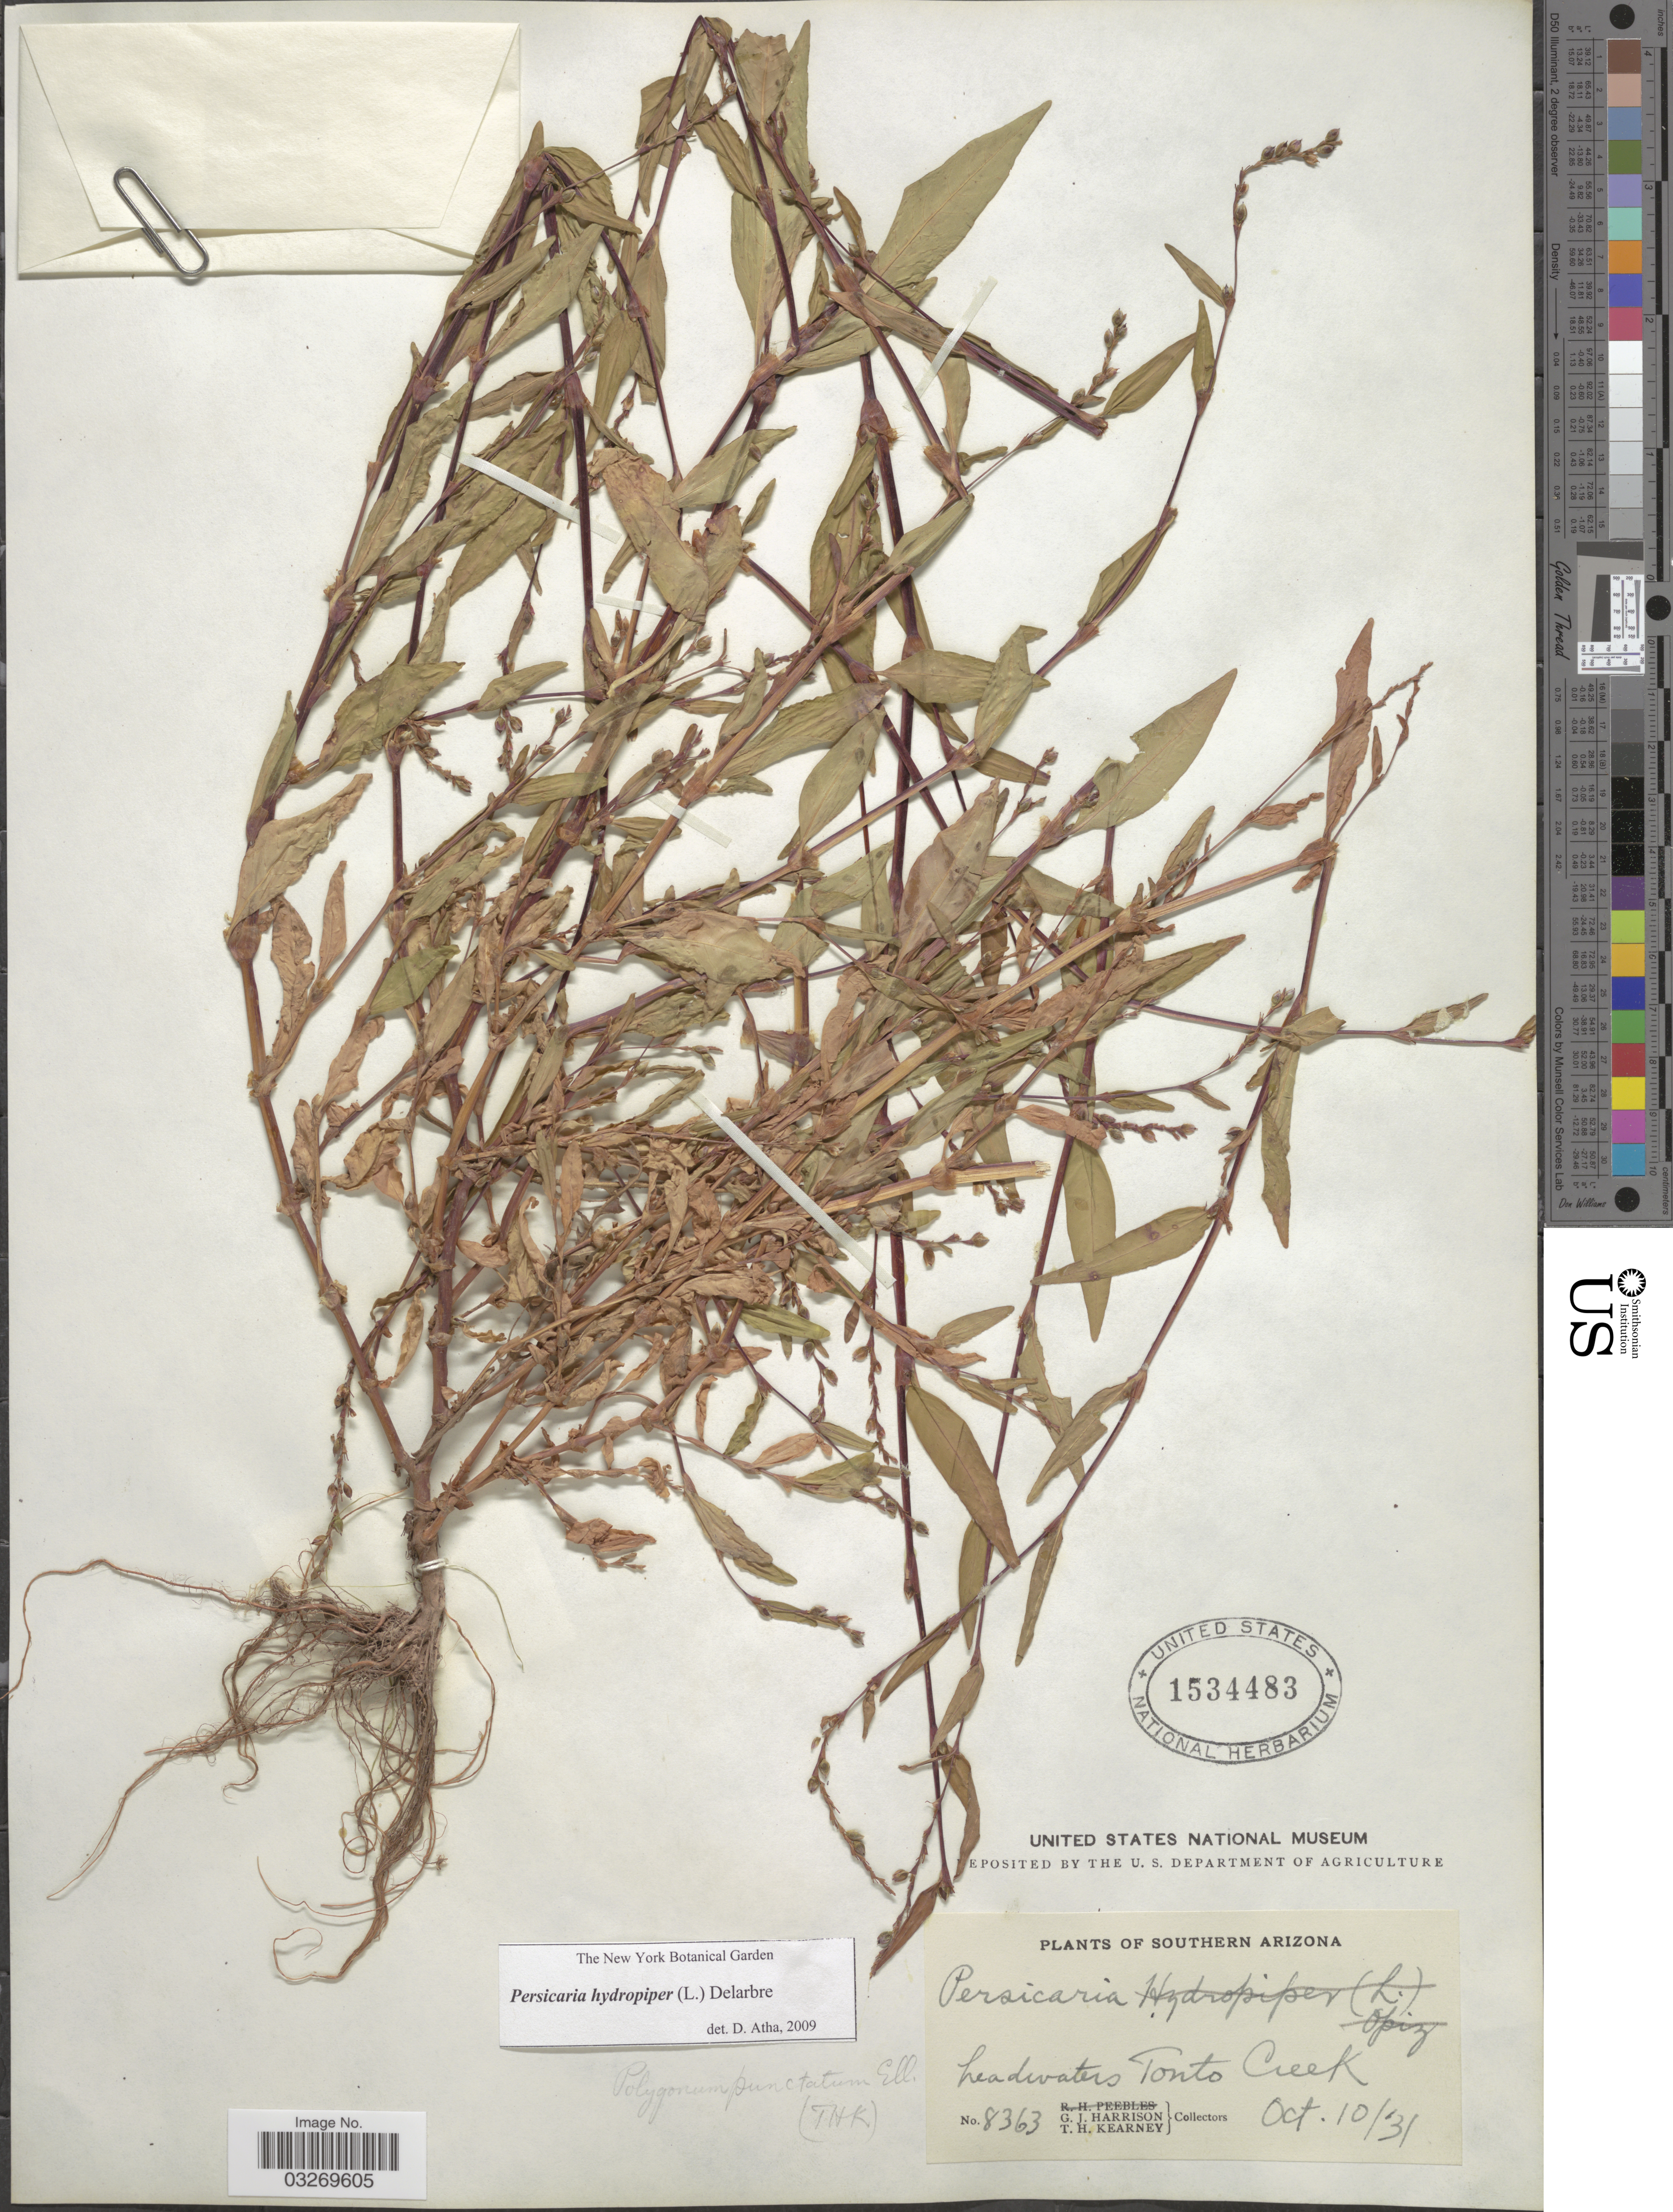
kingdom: Plantae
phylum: Tracheophyta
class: Magnoliopsida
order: Caryophyllales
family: Polygonaceae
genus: Persicaria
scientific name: Persicaria hydropiper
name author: (L.) Delarbre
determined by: Atha, D. E.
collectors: G. J. Harrison & T. H. Kearney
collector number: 8363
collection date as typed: Transcribed d/m/y: 10/10/31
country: United States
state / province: Arizona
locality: Southern Arizona, headwaters Tonto Creek.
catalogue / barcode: US 1534483